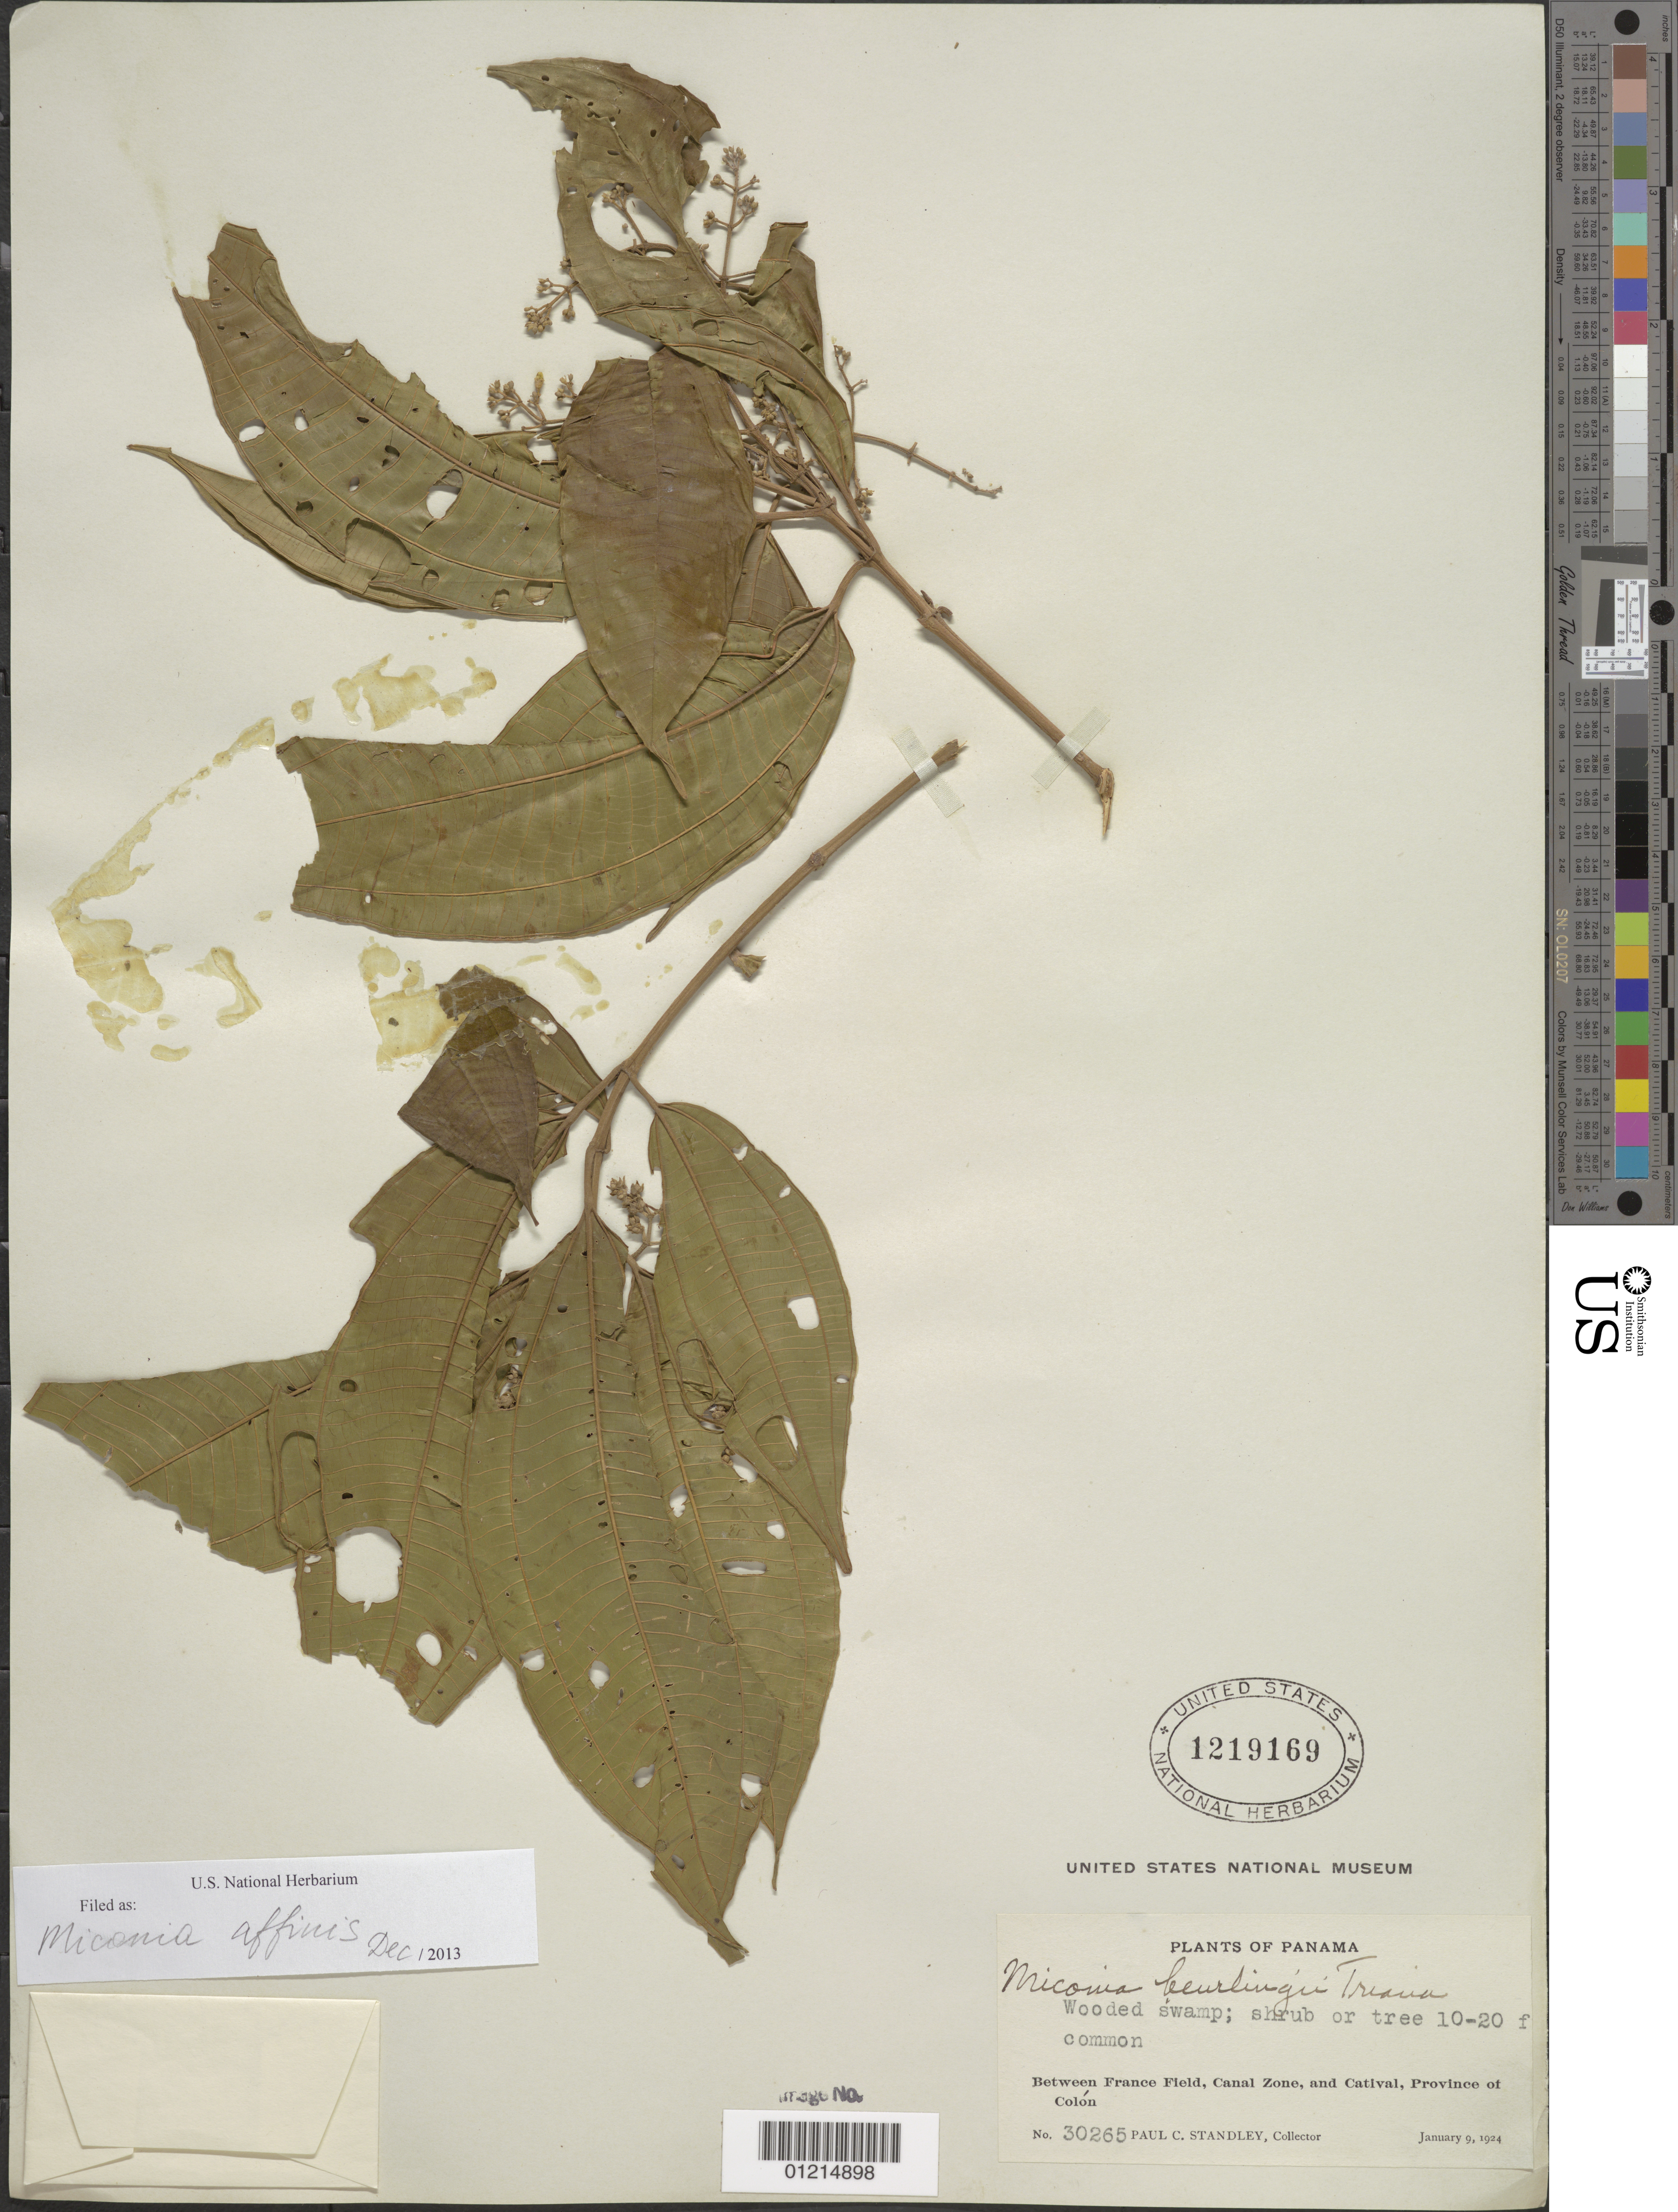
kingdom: Plantae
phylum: Tracheophyta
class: Magnoliopsida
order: Myrtales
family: Melastomataceae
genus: Miconia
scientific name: Miconia affinis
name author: DC.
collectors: P. C. Standley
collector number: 30265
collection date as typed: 09 Jan 1924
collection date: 1924-01-09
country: Panama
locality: Between France Field, Canal Zone, and Catival, Province of Colón.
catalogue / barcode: US 1219169